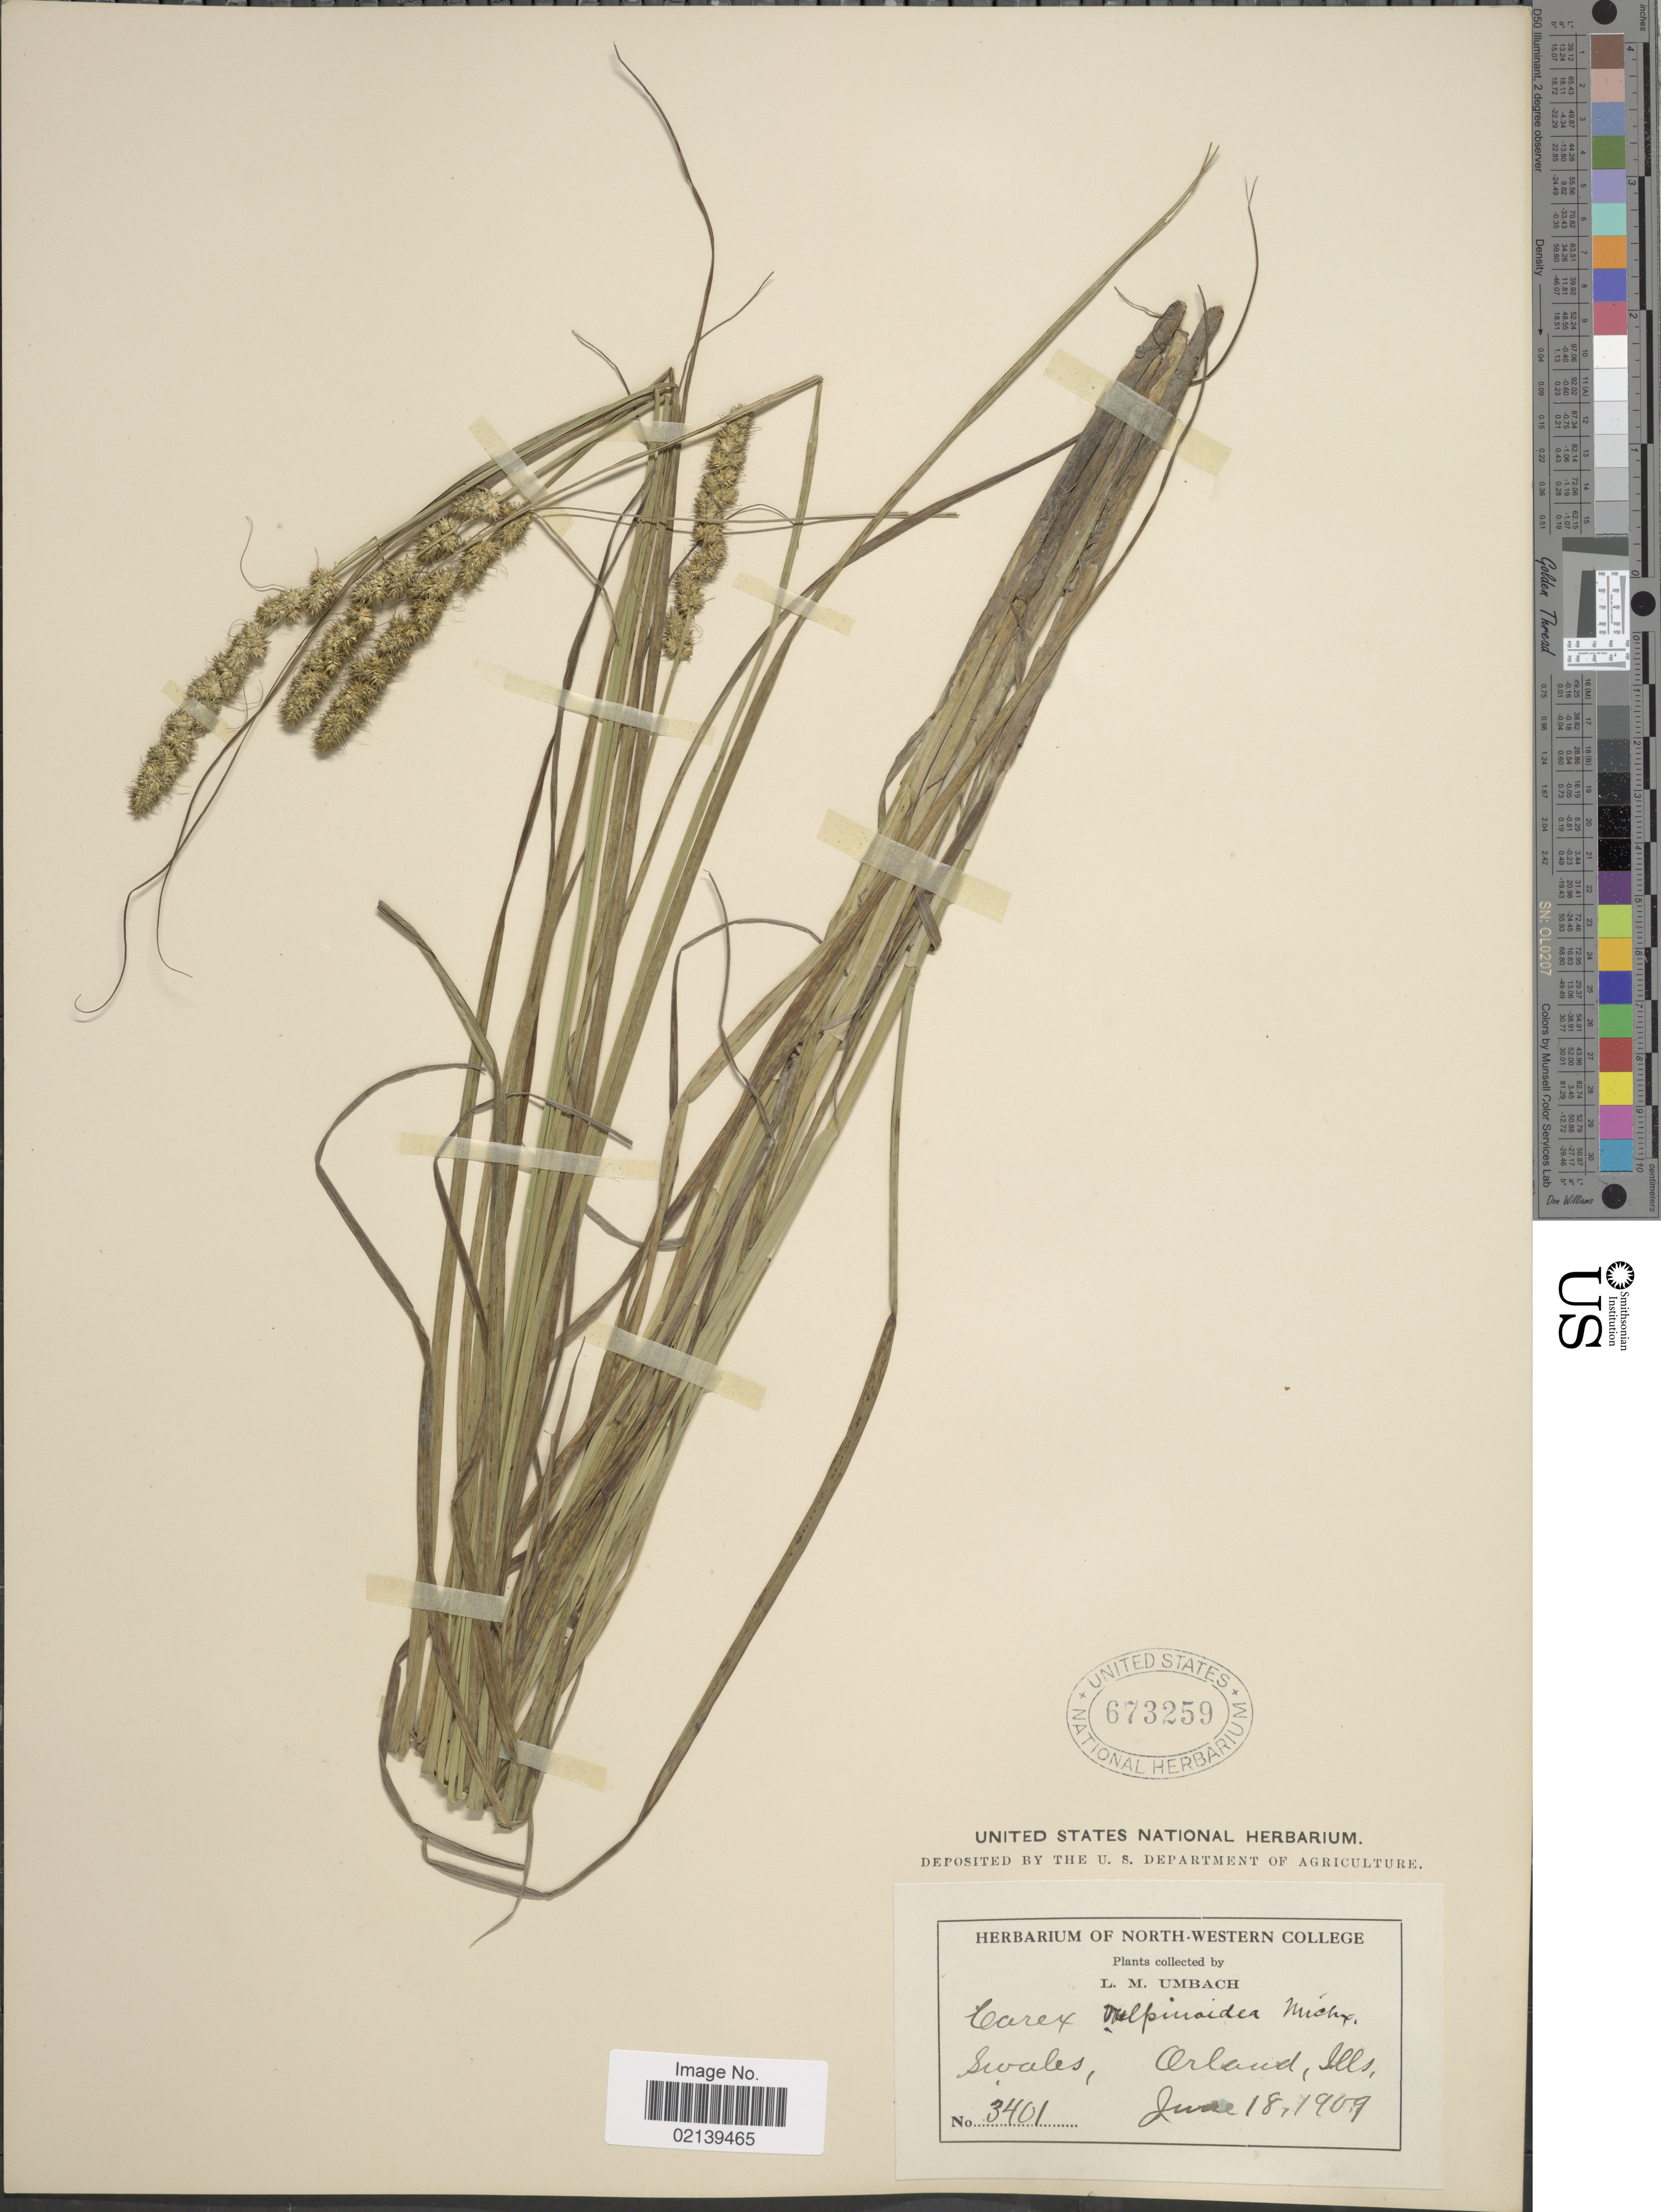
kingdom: Plantae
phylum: Tracheophyta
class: Liliopsida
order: Poales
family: Cyperaceae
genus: Carex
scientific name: Carex vulpinoidea Michx.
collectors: L. M. Umbach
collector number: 3401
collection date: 1909-06-18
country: United States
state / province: Illinois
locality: Swales, Orland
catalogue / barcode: US 673259